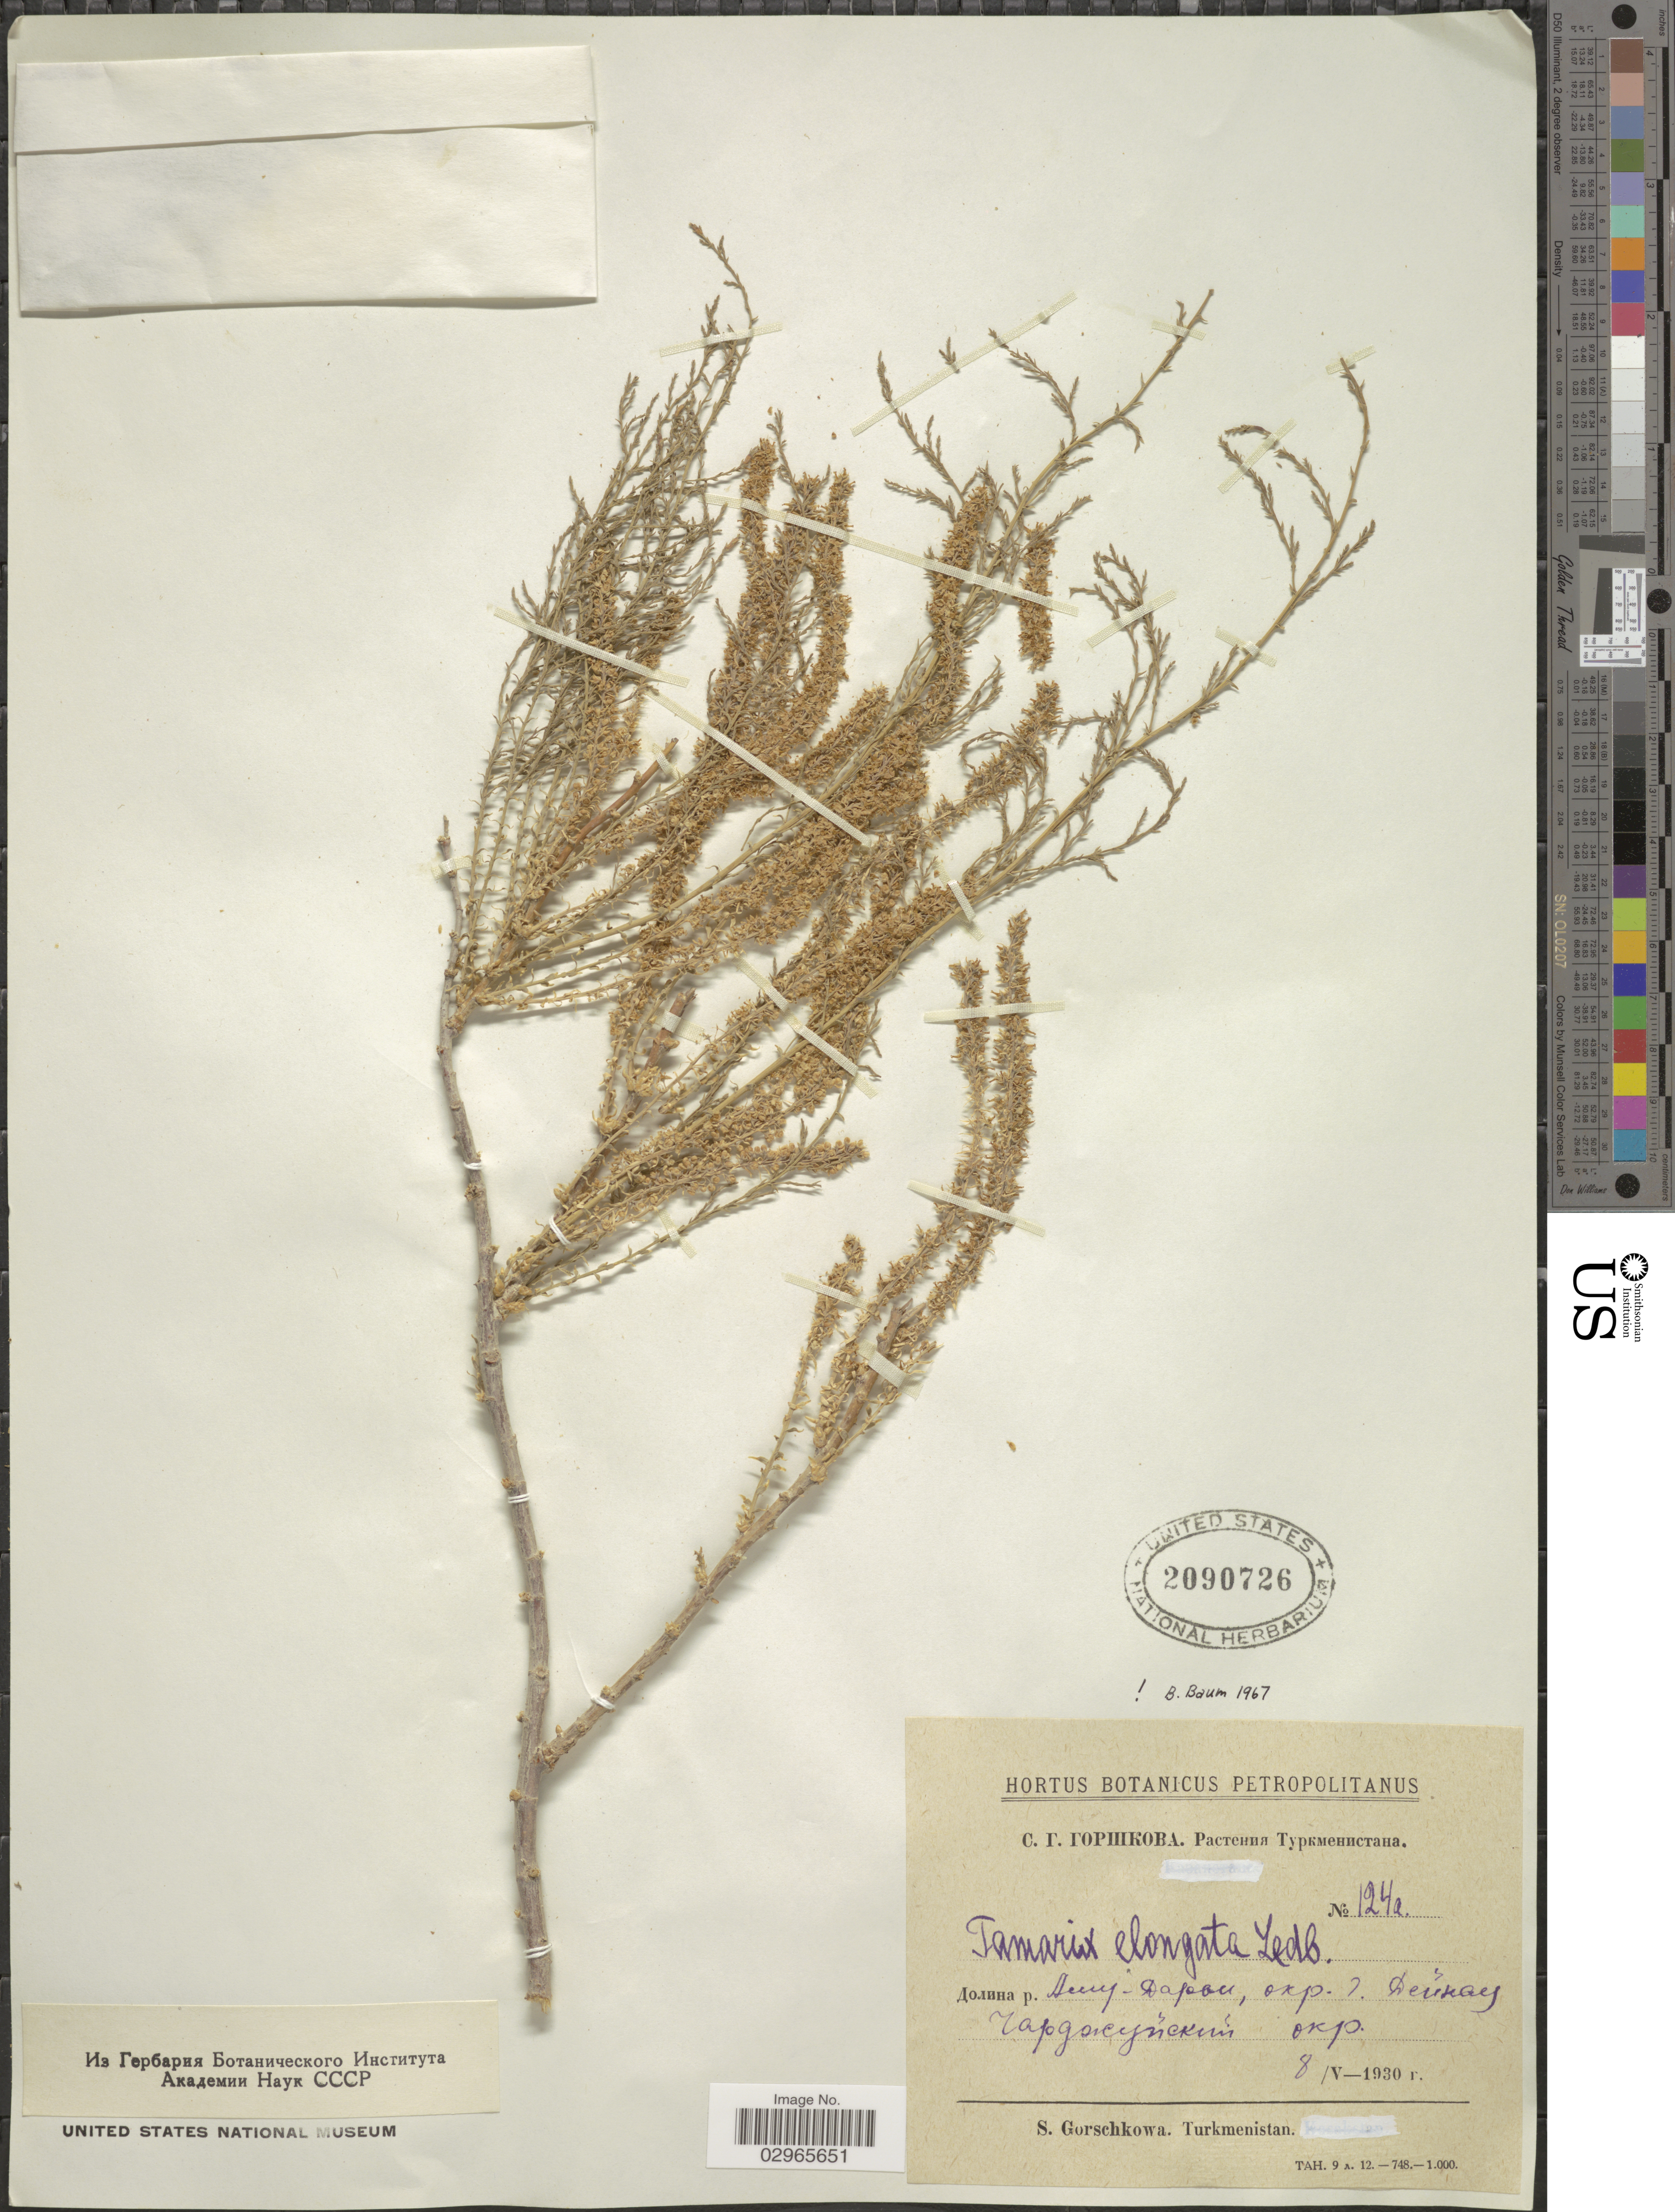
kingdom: Plantae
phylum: Tracheophyta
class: Magnoliopsida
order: Caryophyllales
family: Tamaricaceae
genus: Tamarix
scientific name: Tamarix elongata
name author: Ledeb.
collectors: S. G. Gorschkova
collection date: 1930-05-08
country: Turkmenistan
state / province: Lebap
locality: Valley of Amu Darya River, near Chardzhou (now Turkmenabat)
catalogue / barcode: US 2090726